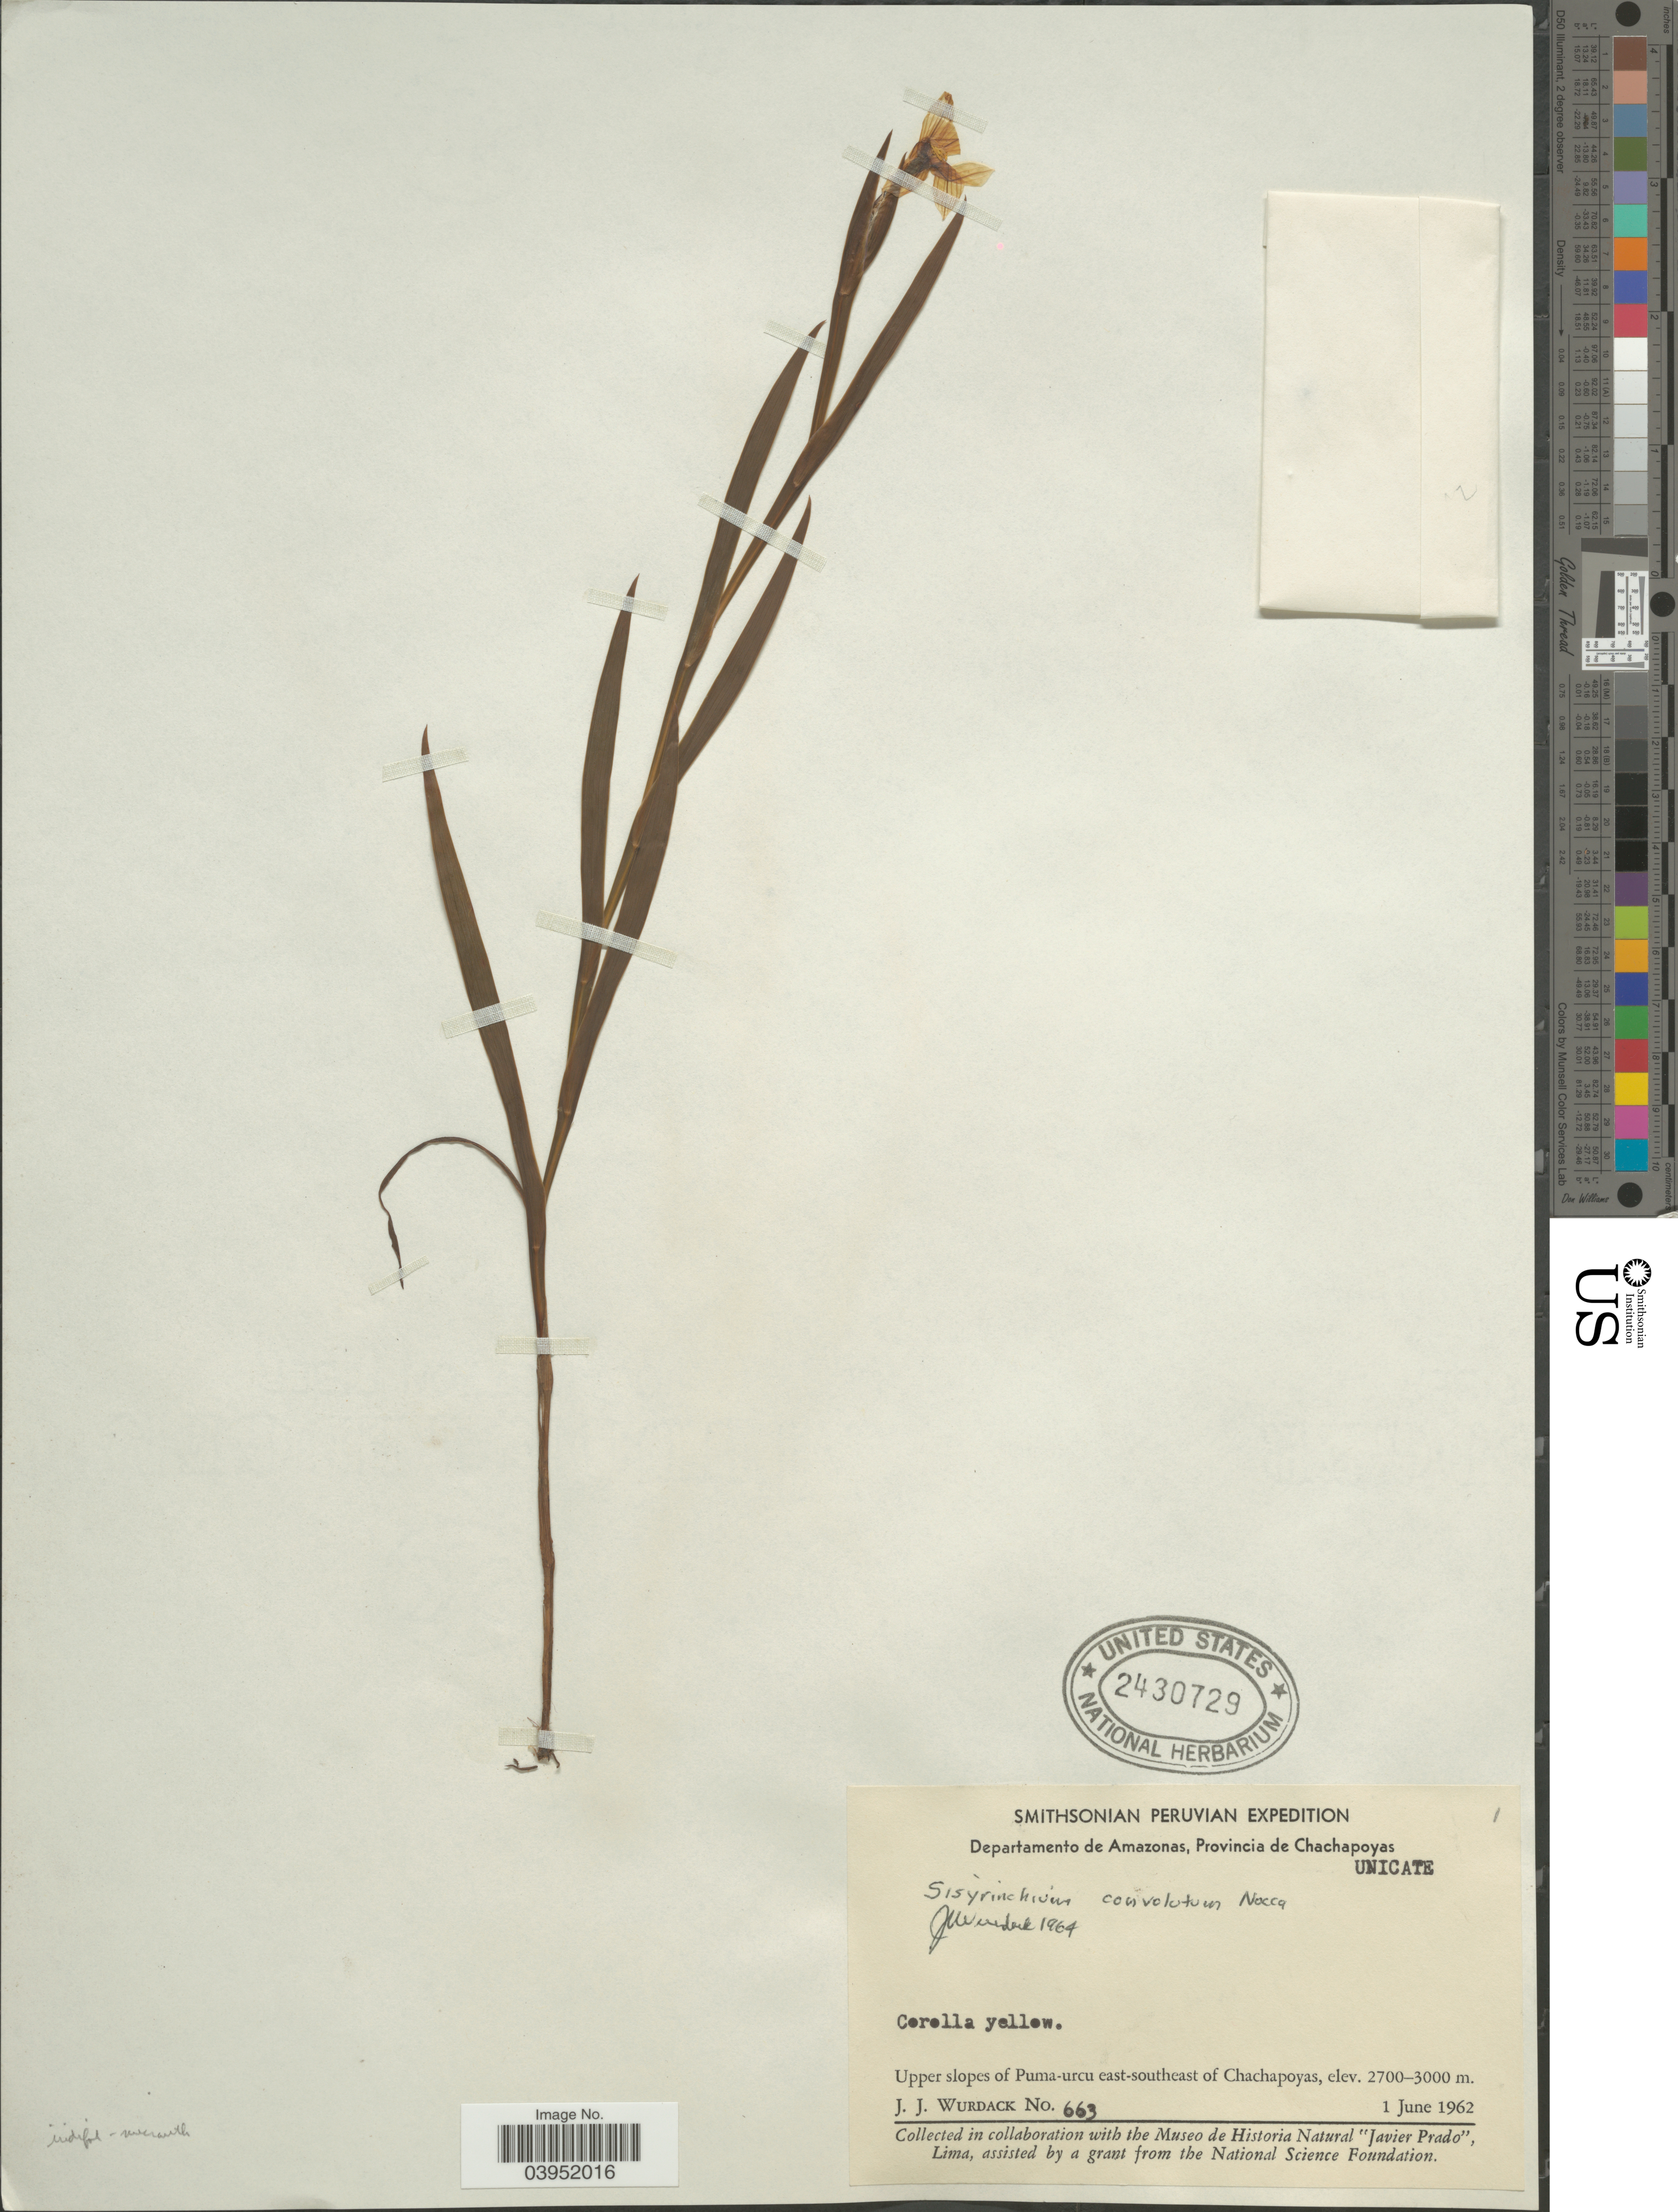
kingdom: Plantae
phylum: Tracheophyta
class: Liliopsida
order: Asparagales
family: Iridaceae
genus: Sisyrinchium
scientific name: Sisyrinchium convolutum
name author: Nocca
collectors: J. J. Wurdack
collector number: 663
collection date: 1962-06-01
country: Peru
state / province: Amazonas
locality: Departamento de Amazonas, Provincia de Chachapoyas. Upper slopes of Puma-urcu east-southeast of Chachapoyas.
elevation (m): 2700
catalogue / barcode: US 2430729